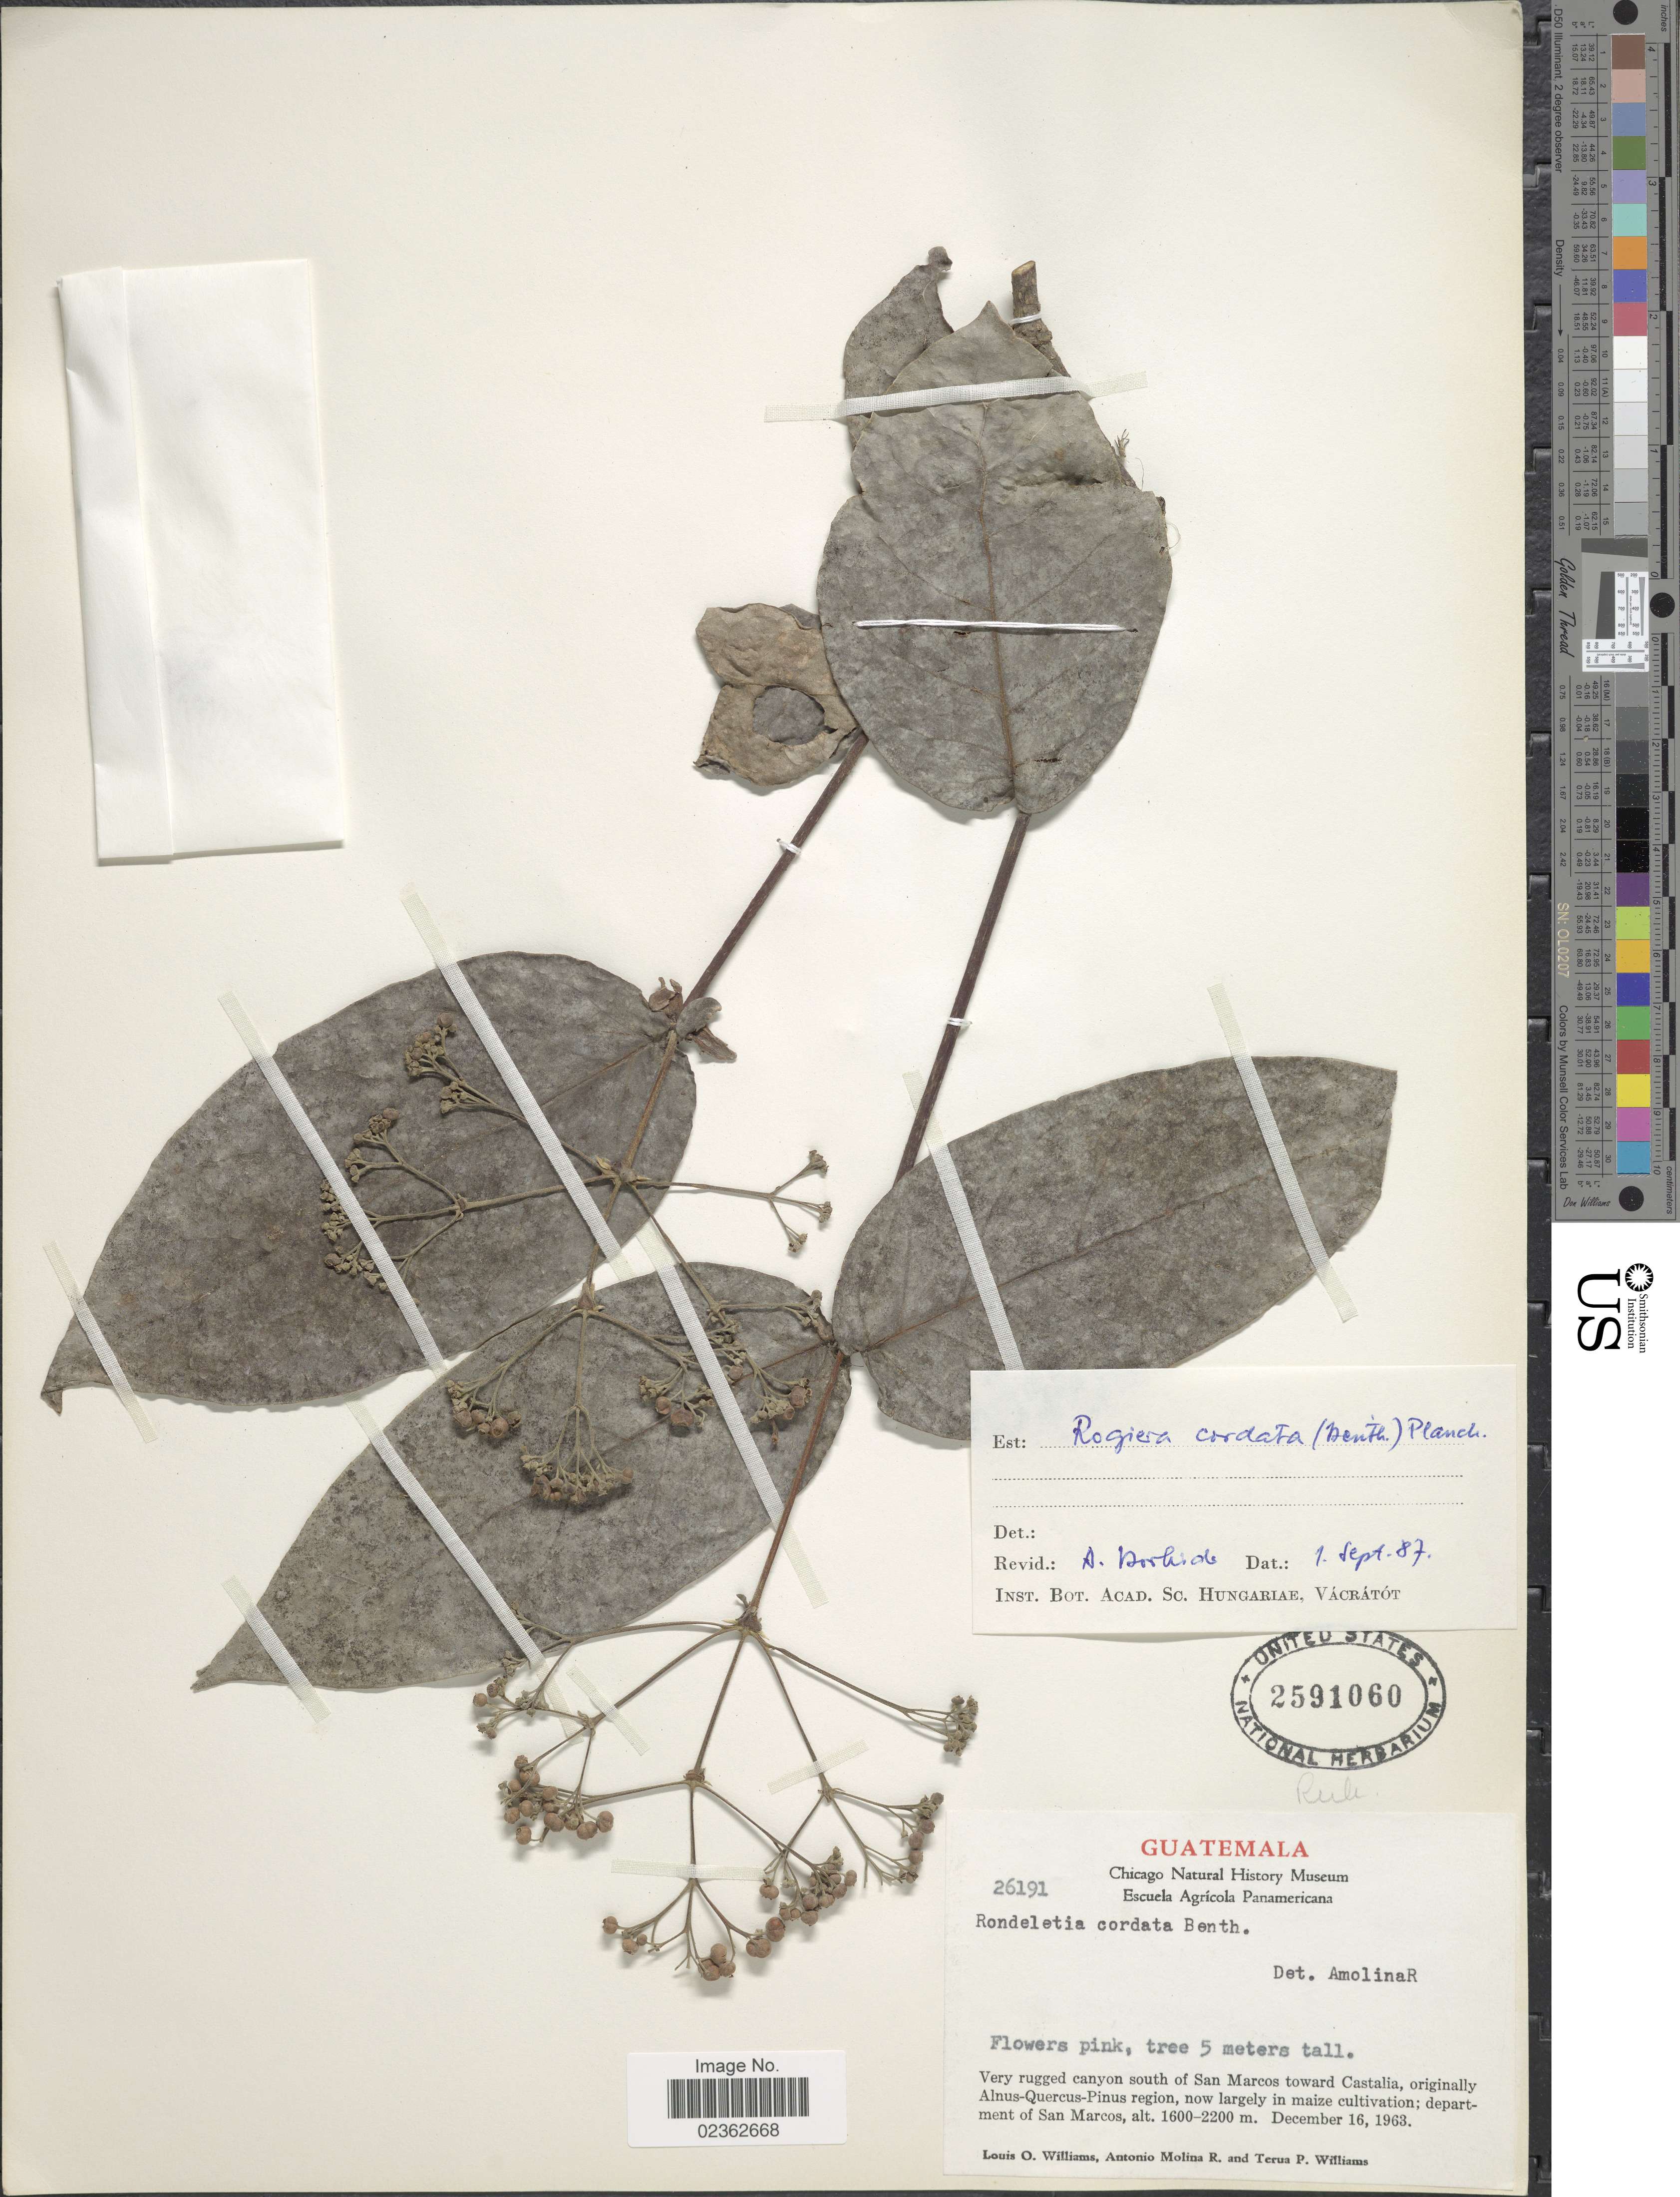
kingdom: Plantae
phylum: Tracheophyta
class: Magnoliopsida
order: Gentianales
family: Rubiaceae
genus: Rogiera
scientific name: Rogiera cordata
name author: (Benth.) Planch.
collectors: L. O. Williams, A. Molina R. & T. Williams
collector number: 26191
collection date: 1963-12-16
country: Guatemala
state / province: San Marcos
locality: Very rugged canyon south of San Marcos toward Castalia, originally Alnus-Quercus-Pinus region, now largely in maize cultivation.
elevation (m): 1600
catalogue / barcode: US 2591060